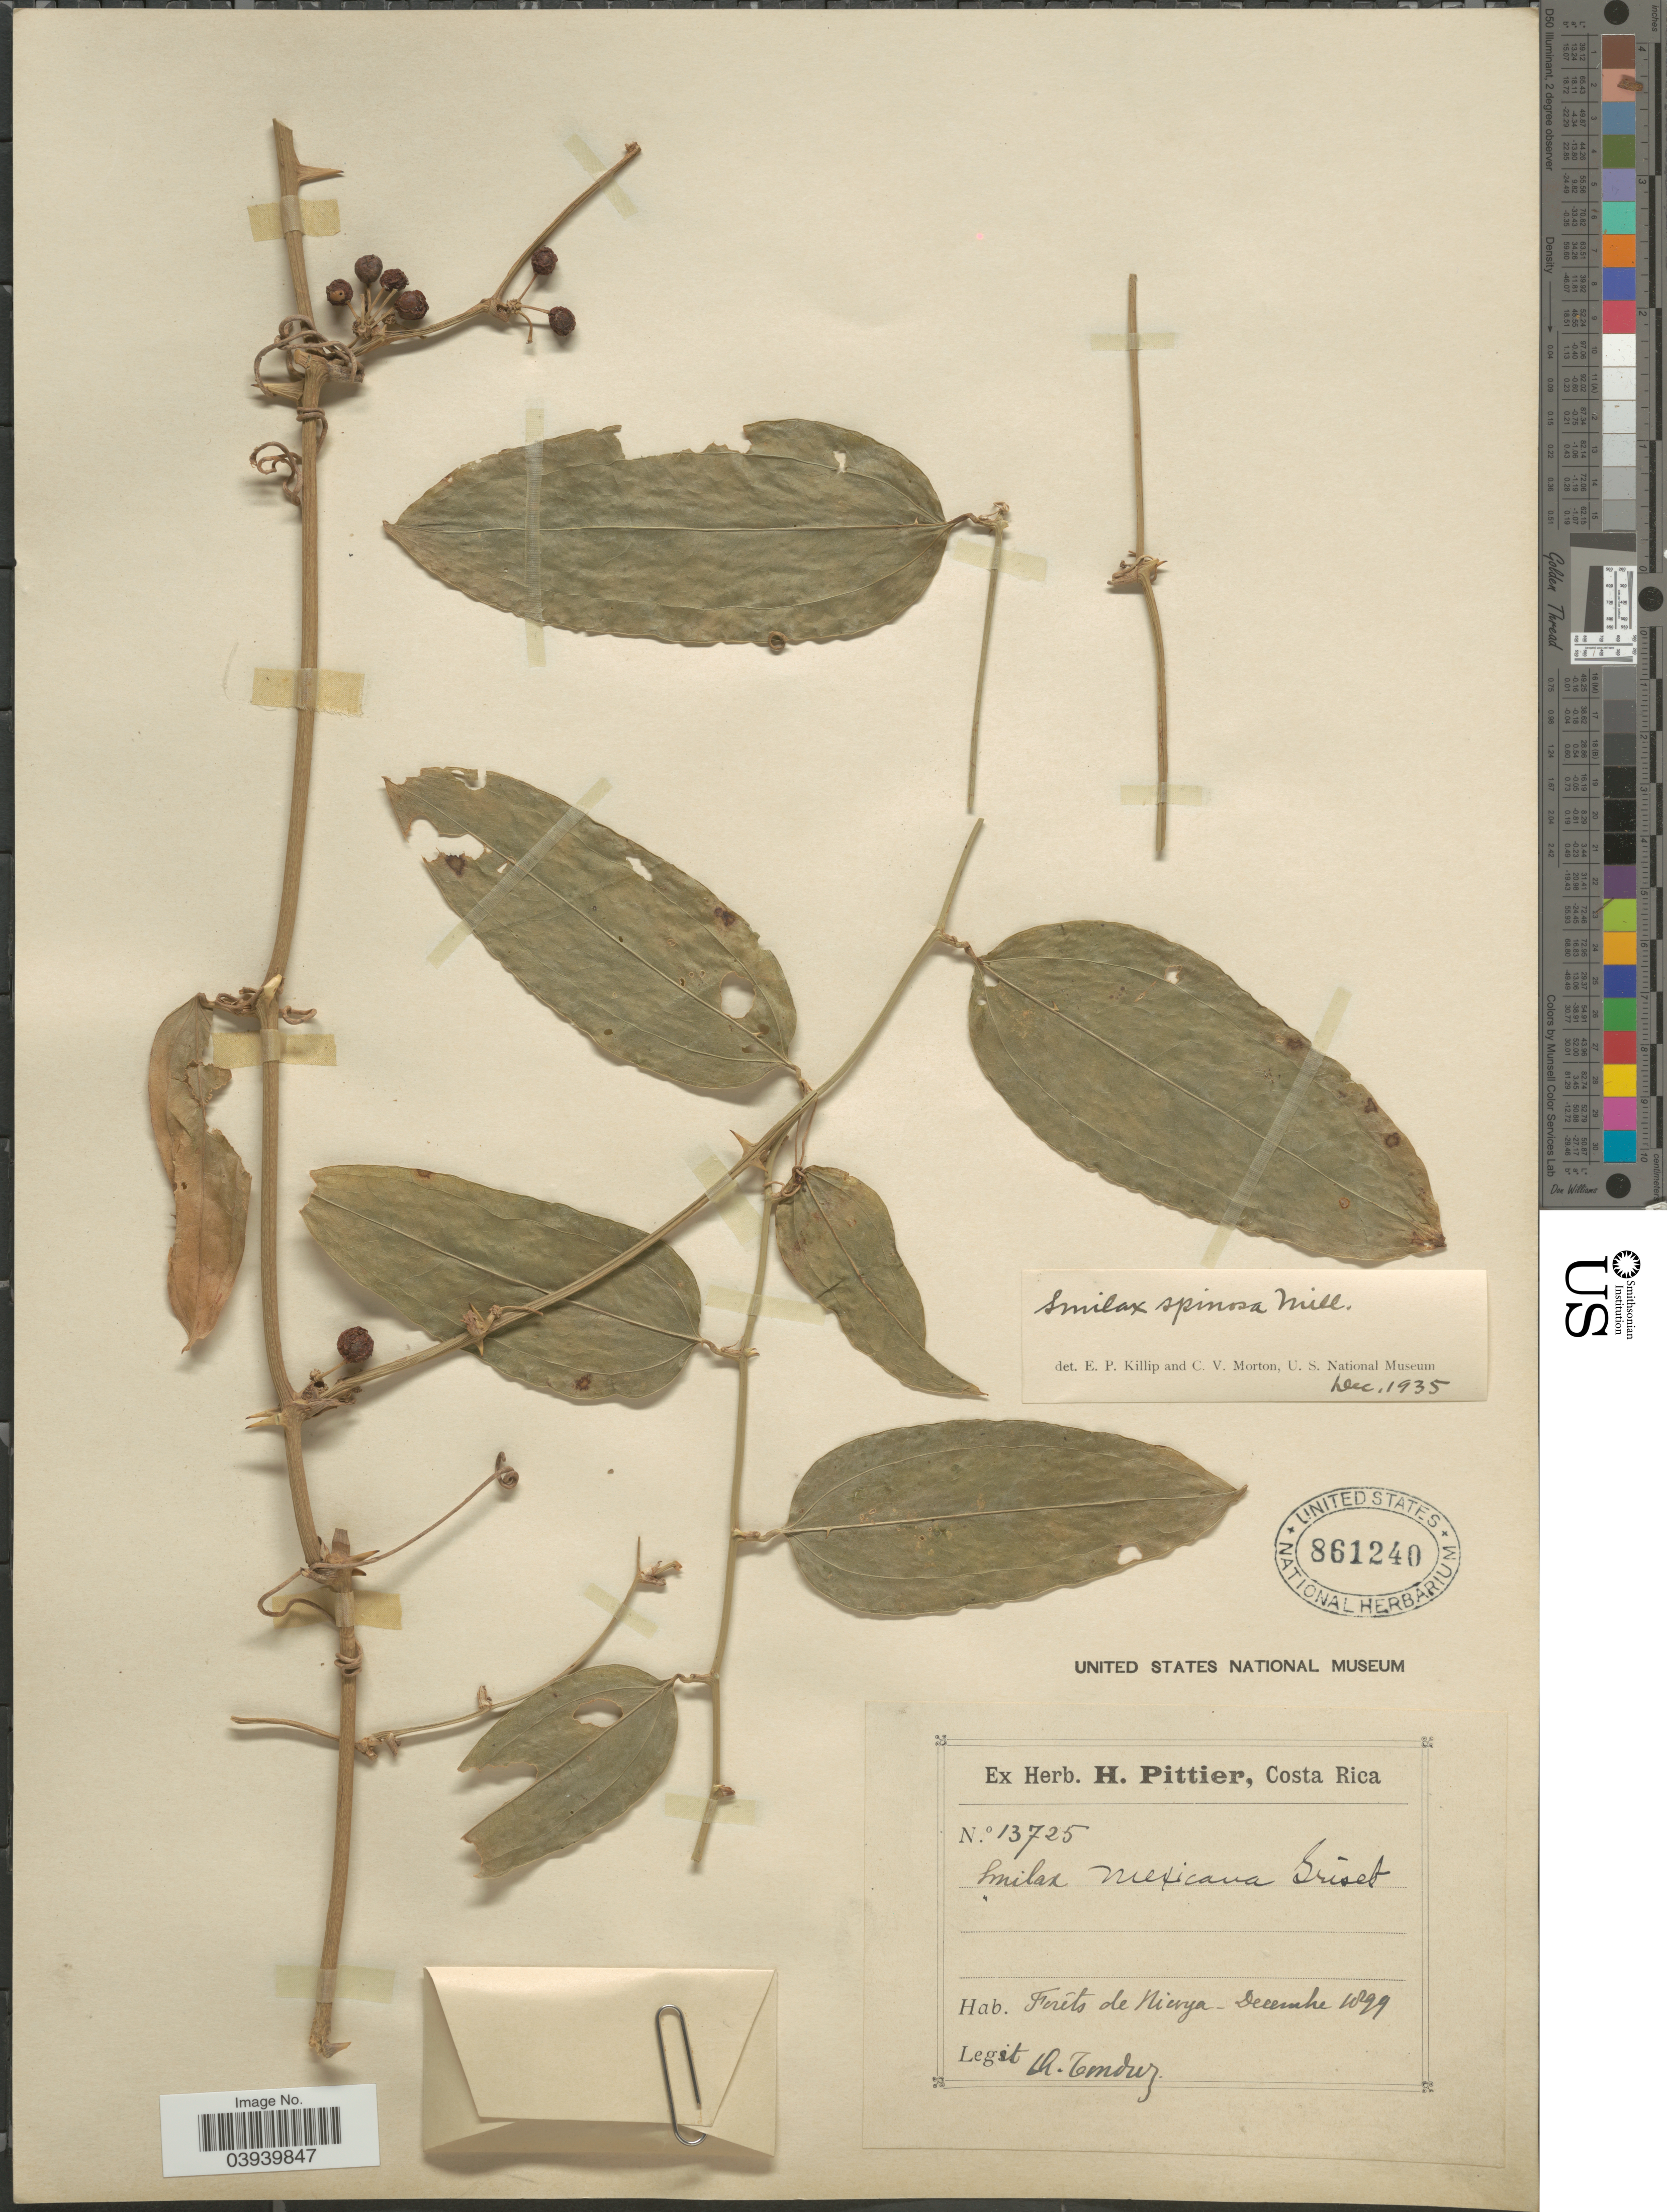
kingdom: Plantae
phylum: Tracheophyta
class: Liliopsida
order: Liliales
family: Smilacaceae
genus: Smilax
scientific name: Smilax spinosa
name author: Mill.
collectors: A. Tonduz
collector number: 13725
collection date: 1899-12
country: Costa Rica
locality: Foréts de Nicoya.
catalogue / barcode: US 861240